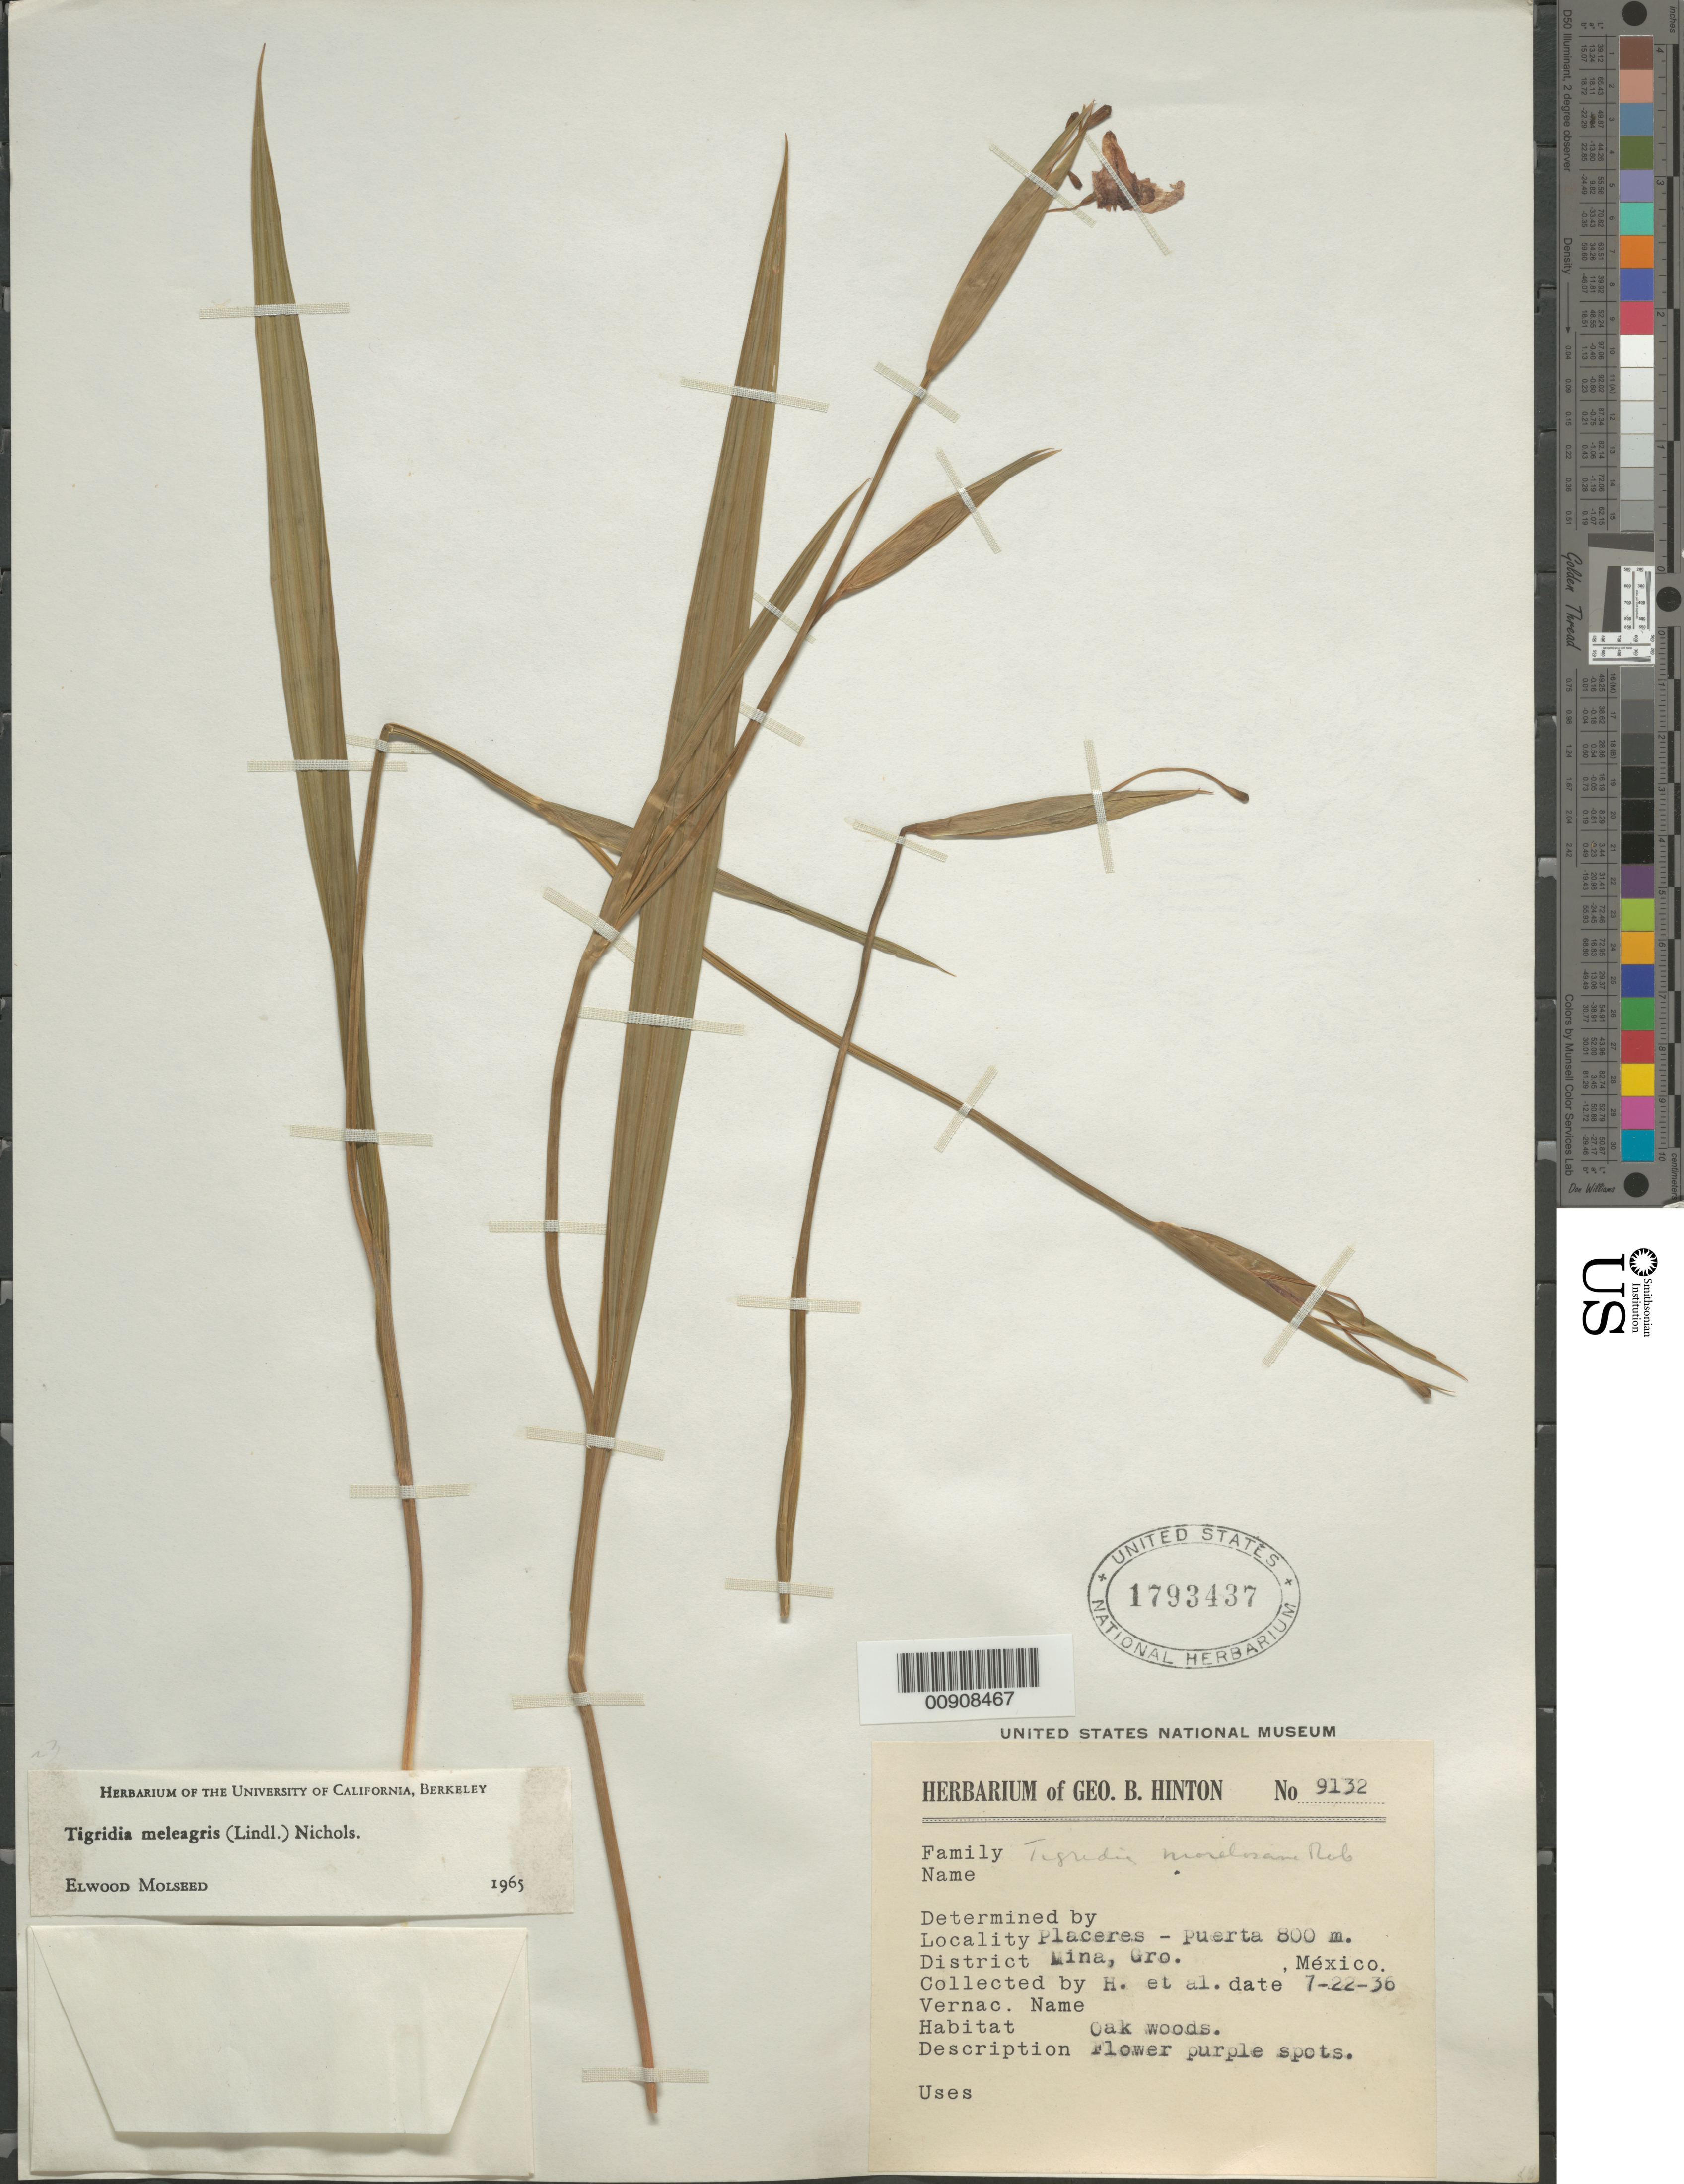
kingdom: Plantae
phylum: Tracheophyta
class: Liliopsida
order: Asparagales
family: Iridaceae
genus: Tigridia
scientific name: Tigridia meleagris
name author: (Lindl.) G. Nicholson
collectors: G. B. Hinton & et al.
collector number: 9132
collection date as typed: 22 Jul 1936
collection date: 1936-07-22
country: Mexico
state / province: Guerrero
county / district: Mina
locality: Placeres - Puerta, District Mina, Guerrero.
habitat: Oak woods.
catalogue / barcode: US 1793437